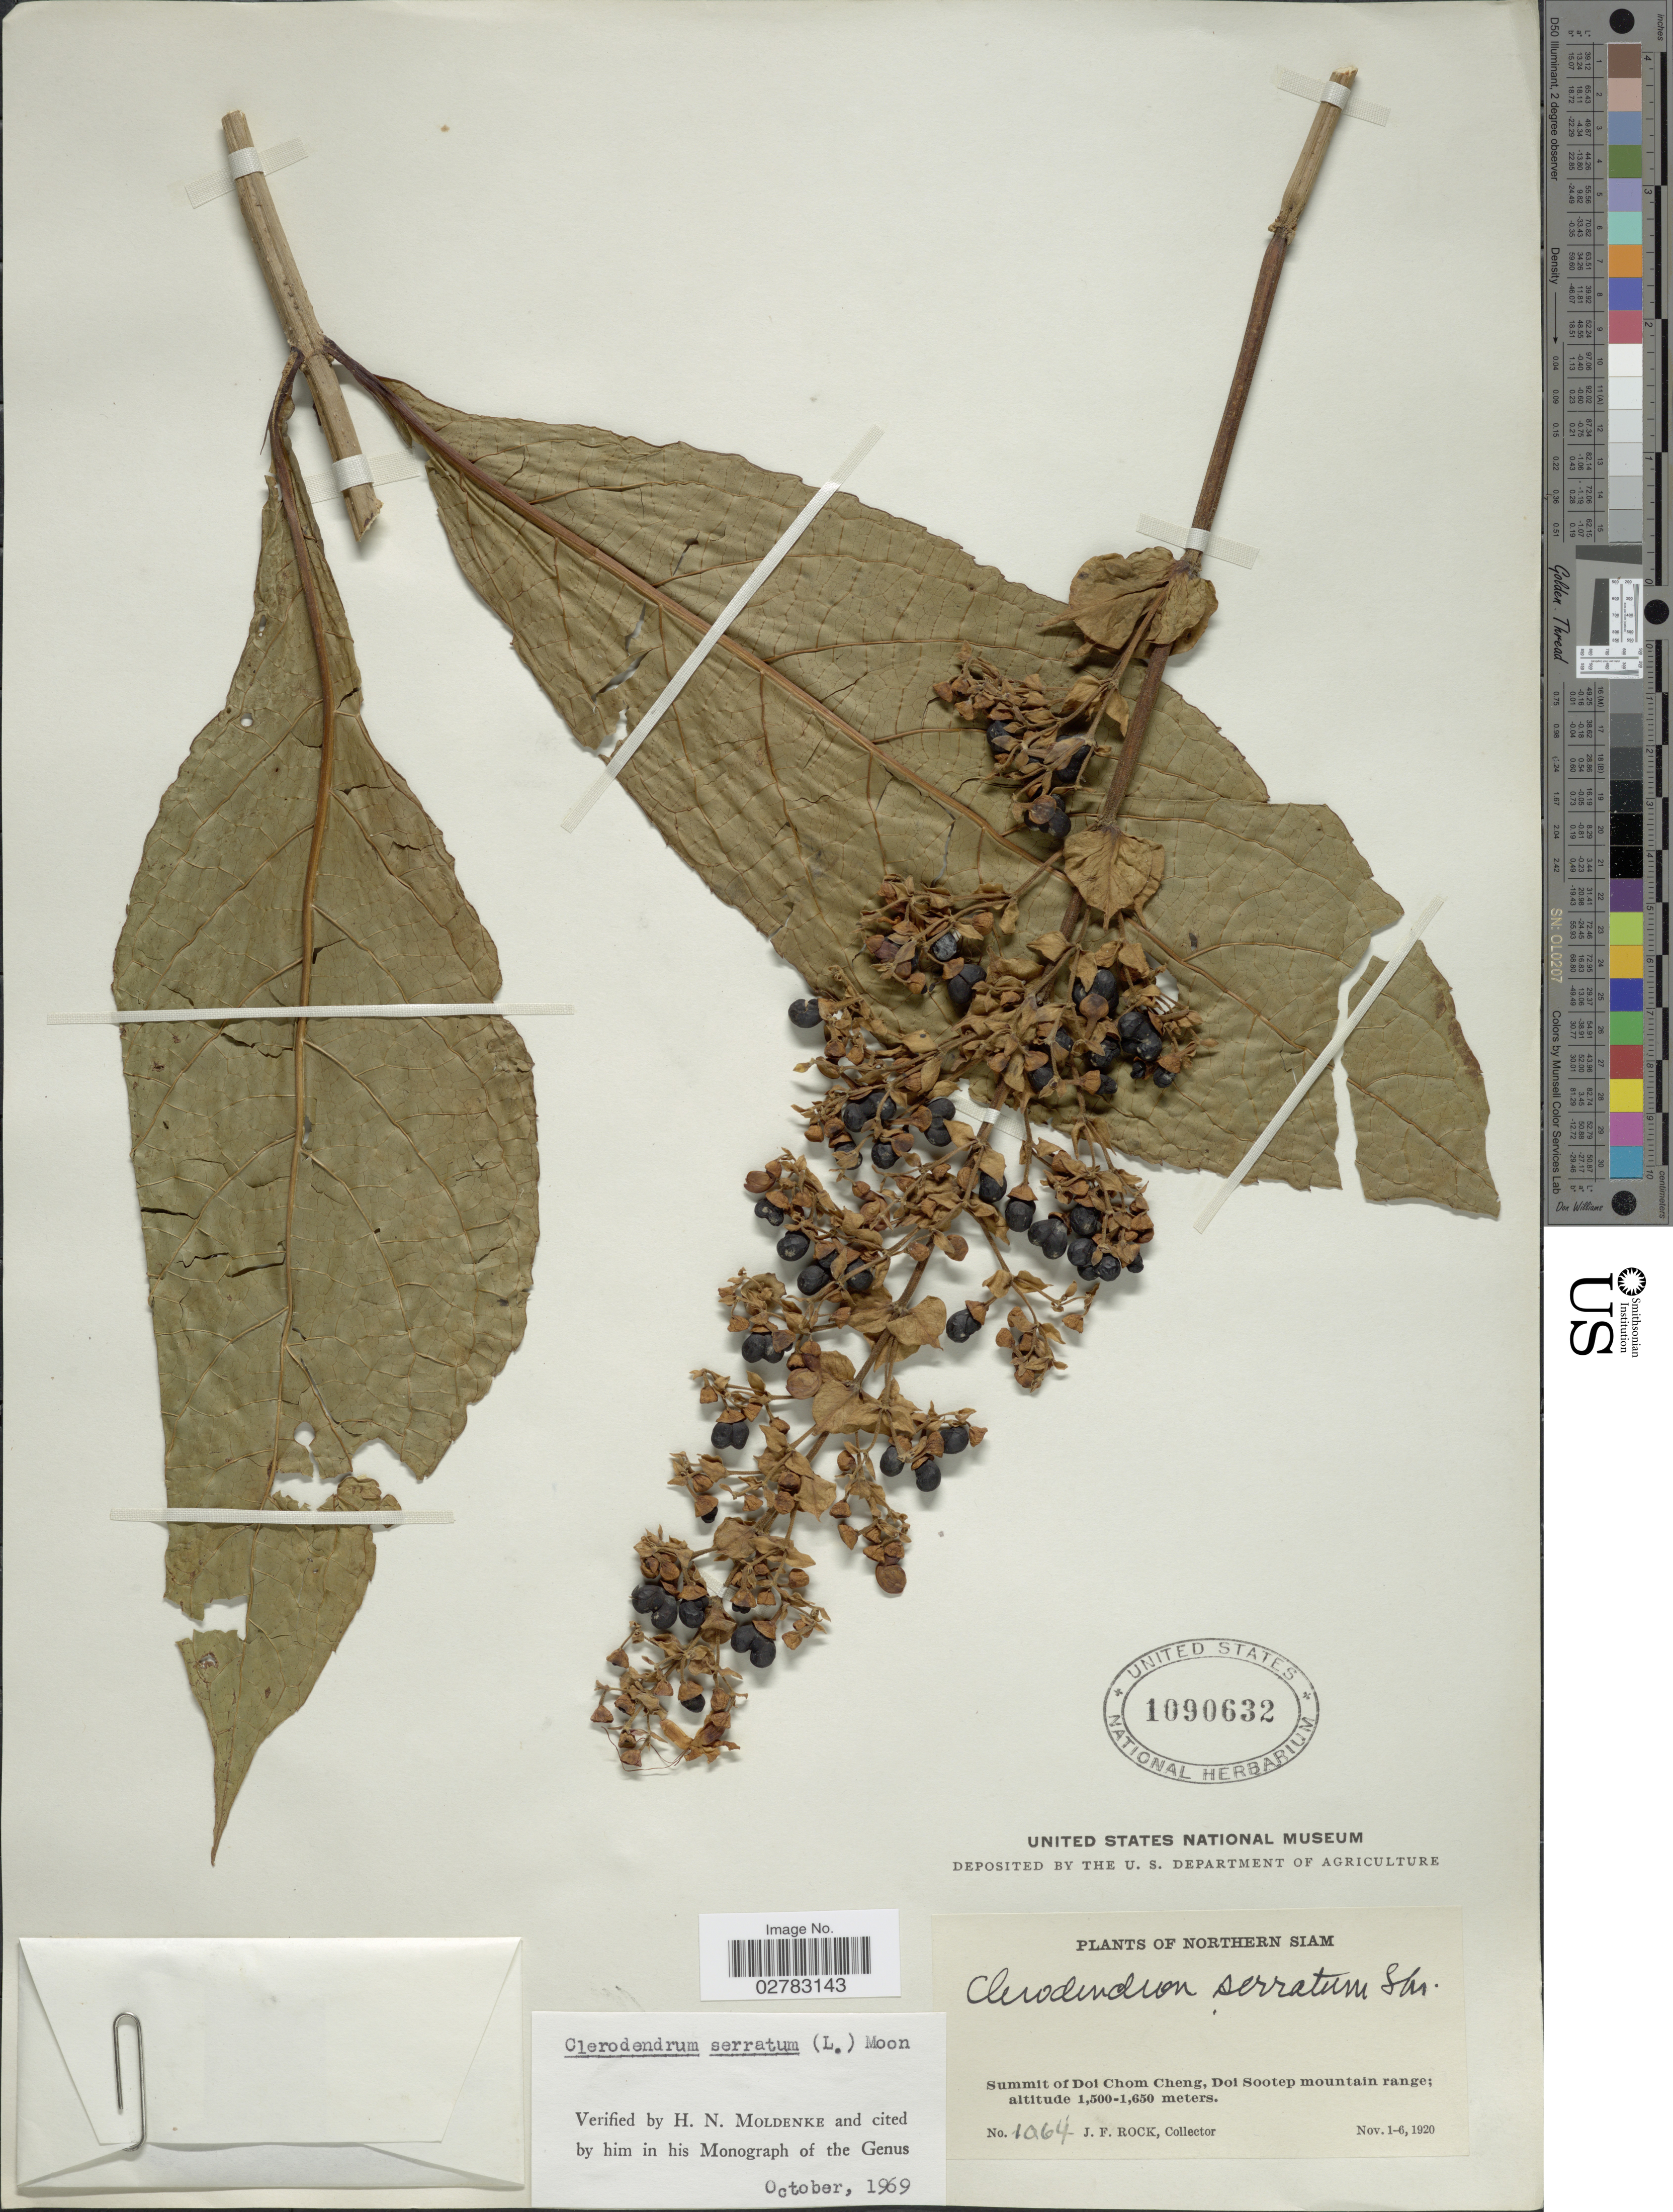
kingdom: Plantae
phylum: Tracheophyta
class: Magnoliopsida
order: Lamiales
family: Lamiaceae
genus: Clerodendrum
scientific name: Clerodendrum serratum var. serratum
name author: (L.) Moon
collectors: J. Rock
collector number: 1064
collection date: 1920-11-01/1920-11-06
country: Thailand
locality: Northern Siam. Summit of Doi Chom Cheng, Doi Sootep mountain range.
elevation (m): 1500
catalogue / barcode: US 1090632